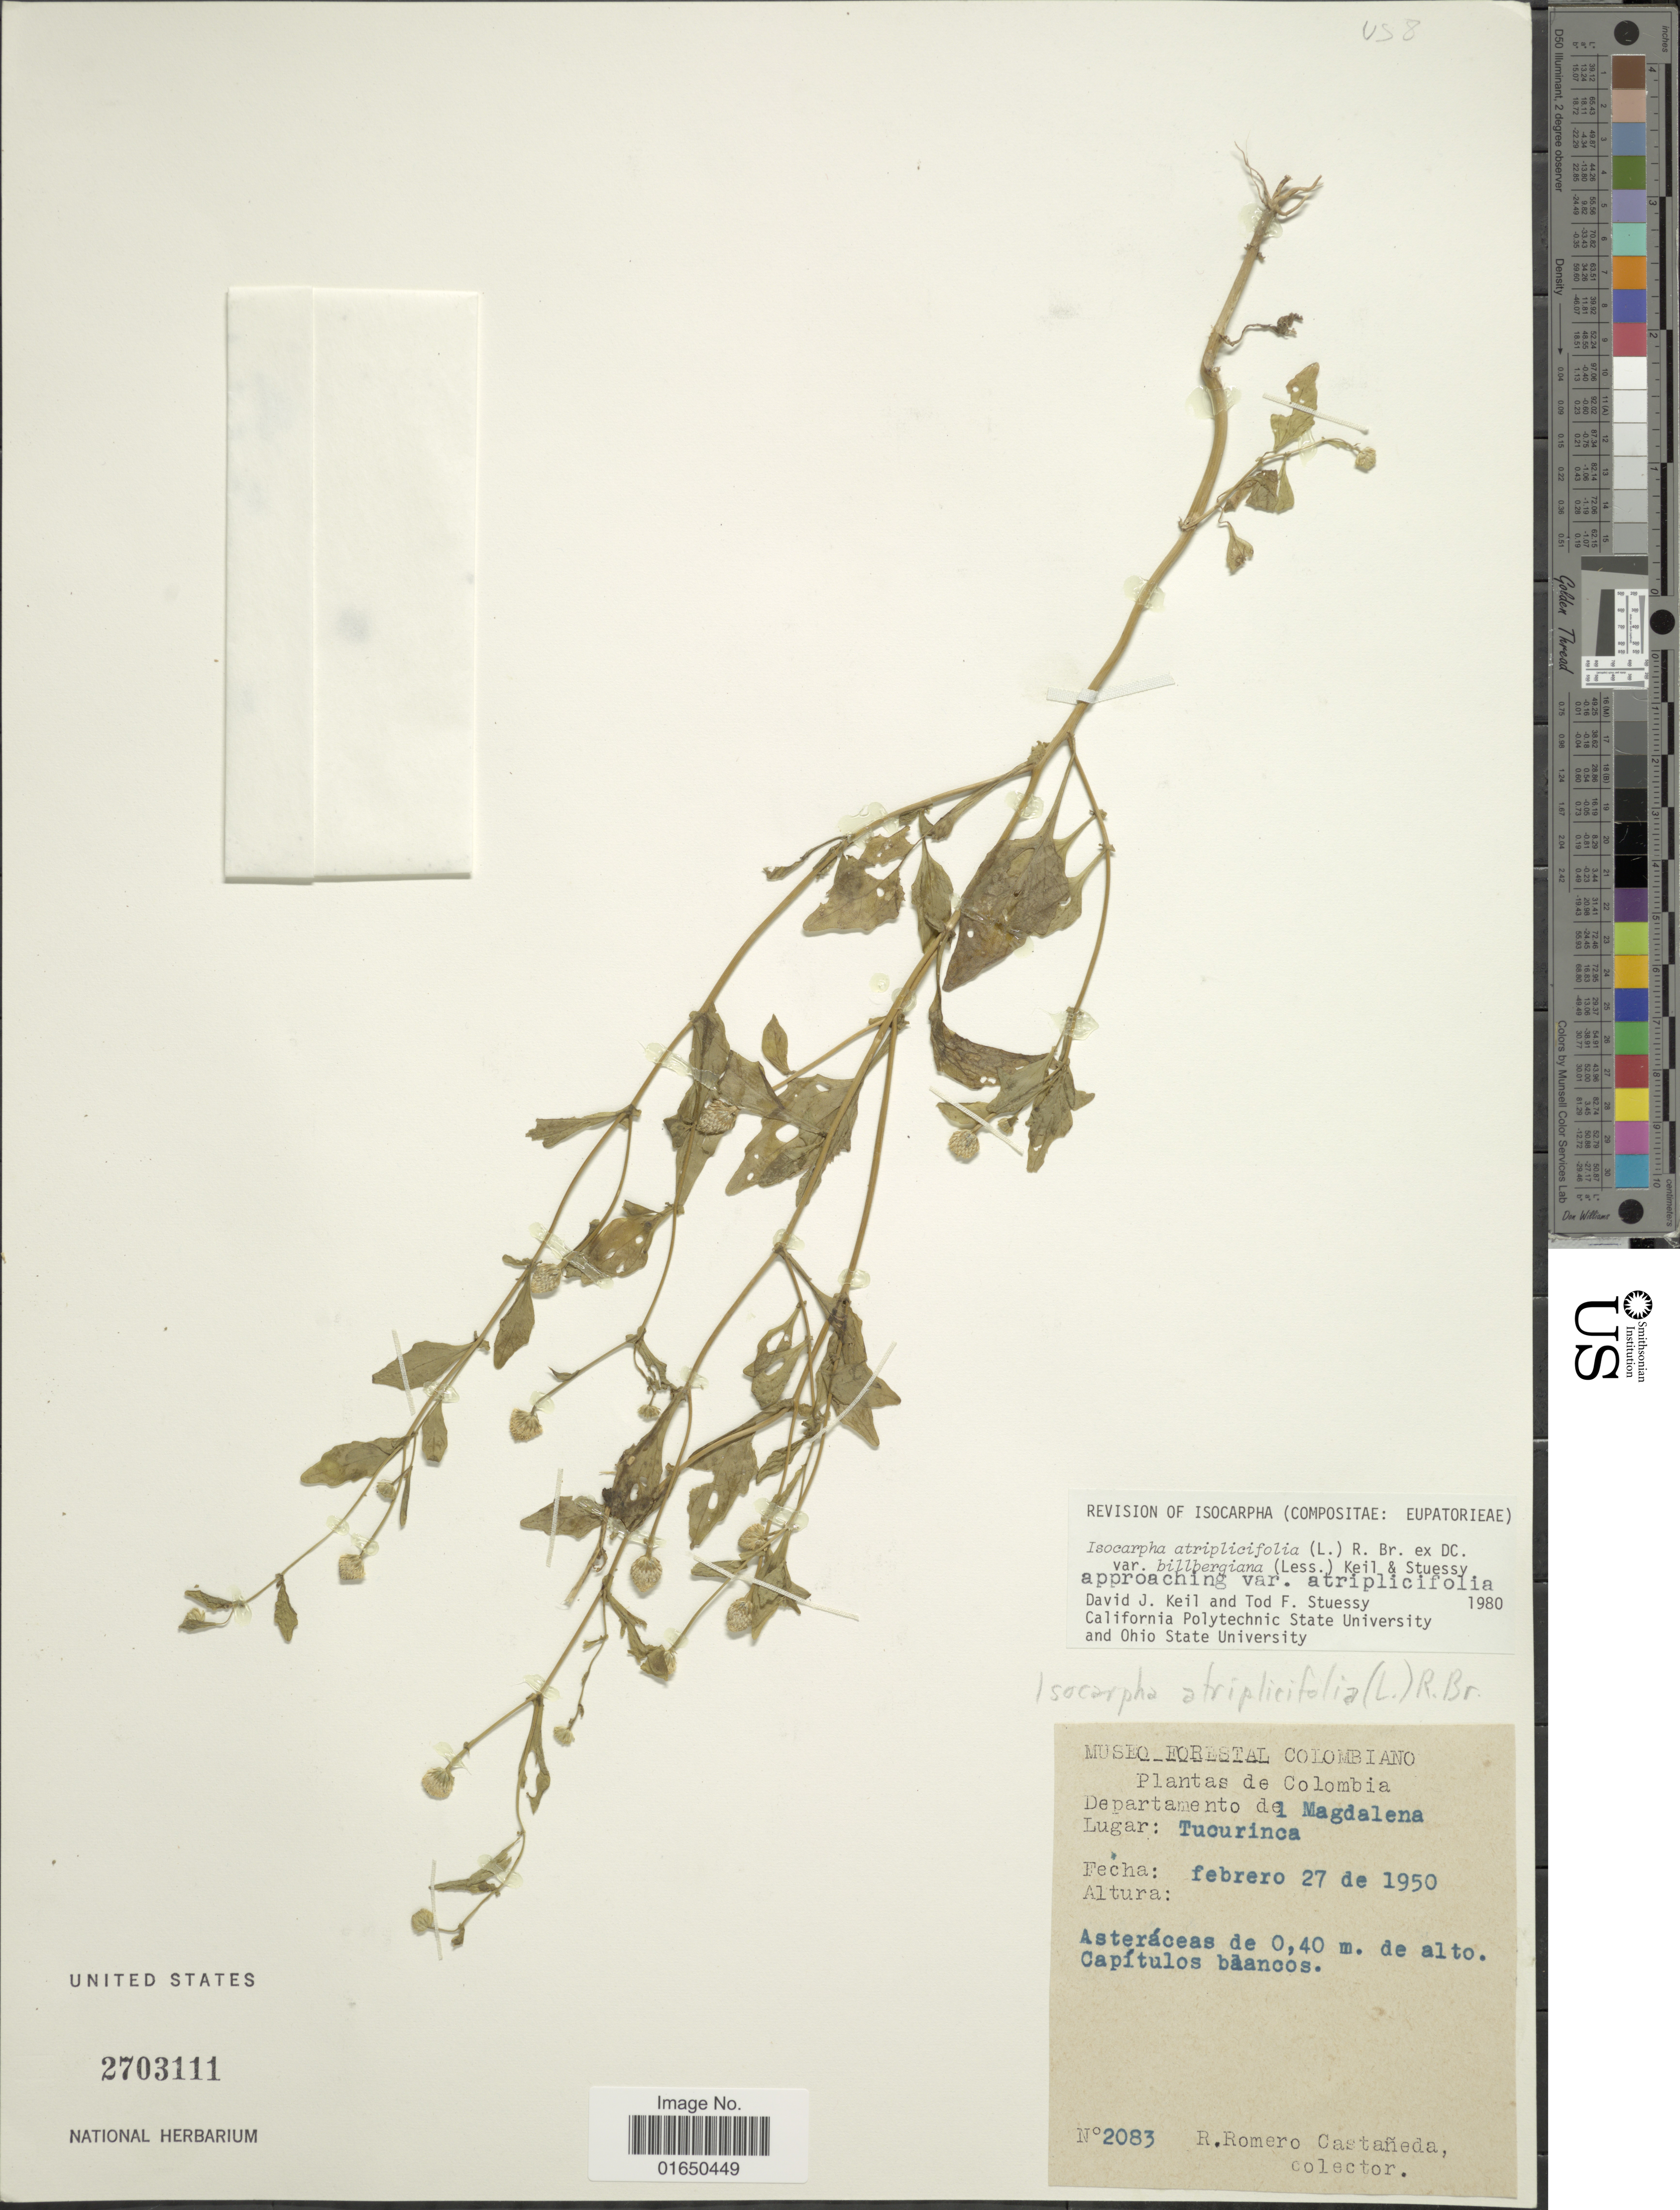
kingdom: Plantae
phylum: Tracheophyta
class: Magnoliopsida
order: Asterales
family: Asteraceae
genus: Isocarpha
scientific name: Isocarpha atriplicifolia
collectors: R. Romero Castañeda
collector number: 2083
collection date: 1950-02-27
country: Colombia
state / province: Magdalena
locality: Departamento de Magdalena, Tucurinca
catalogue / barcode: US 2703111